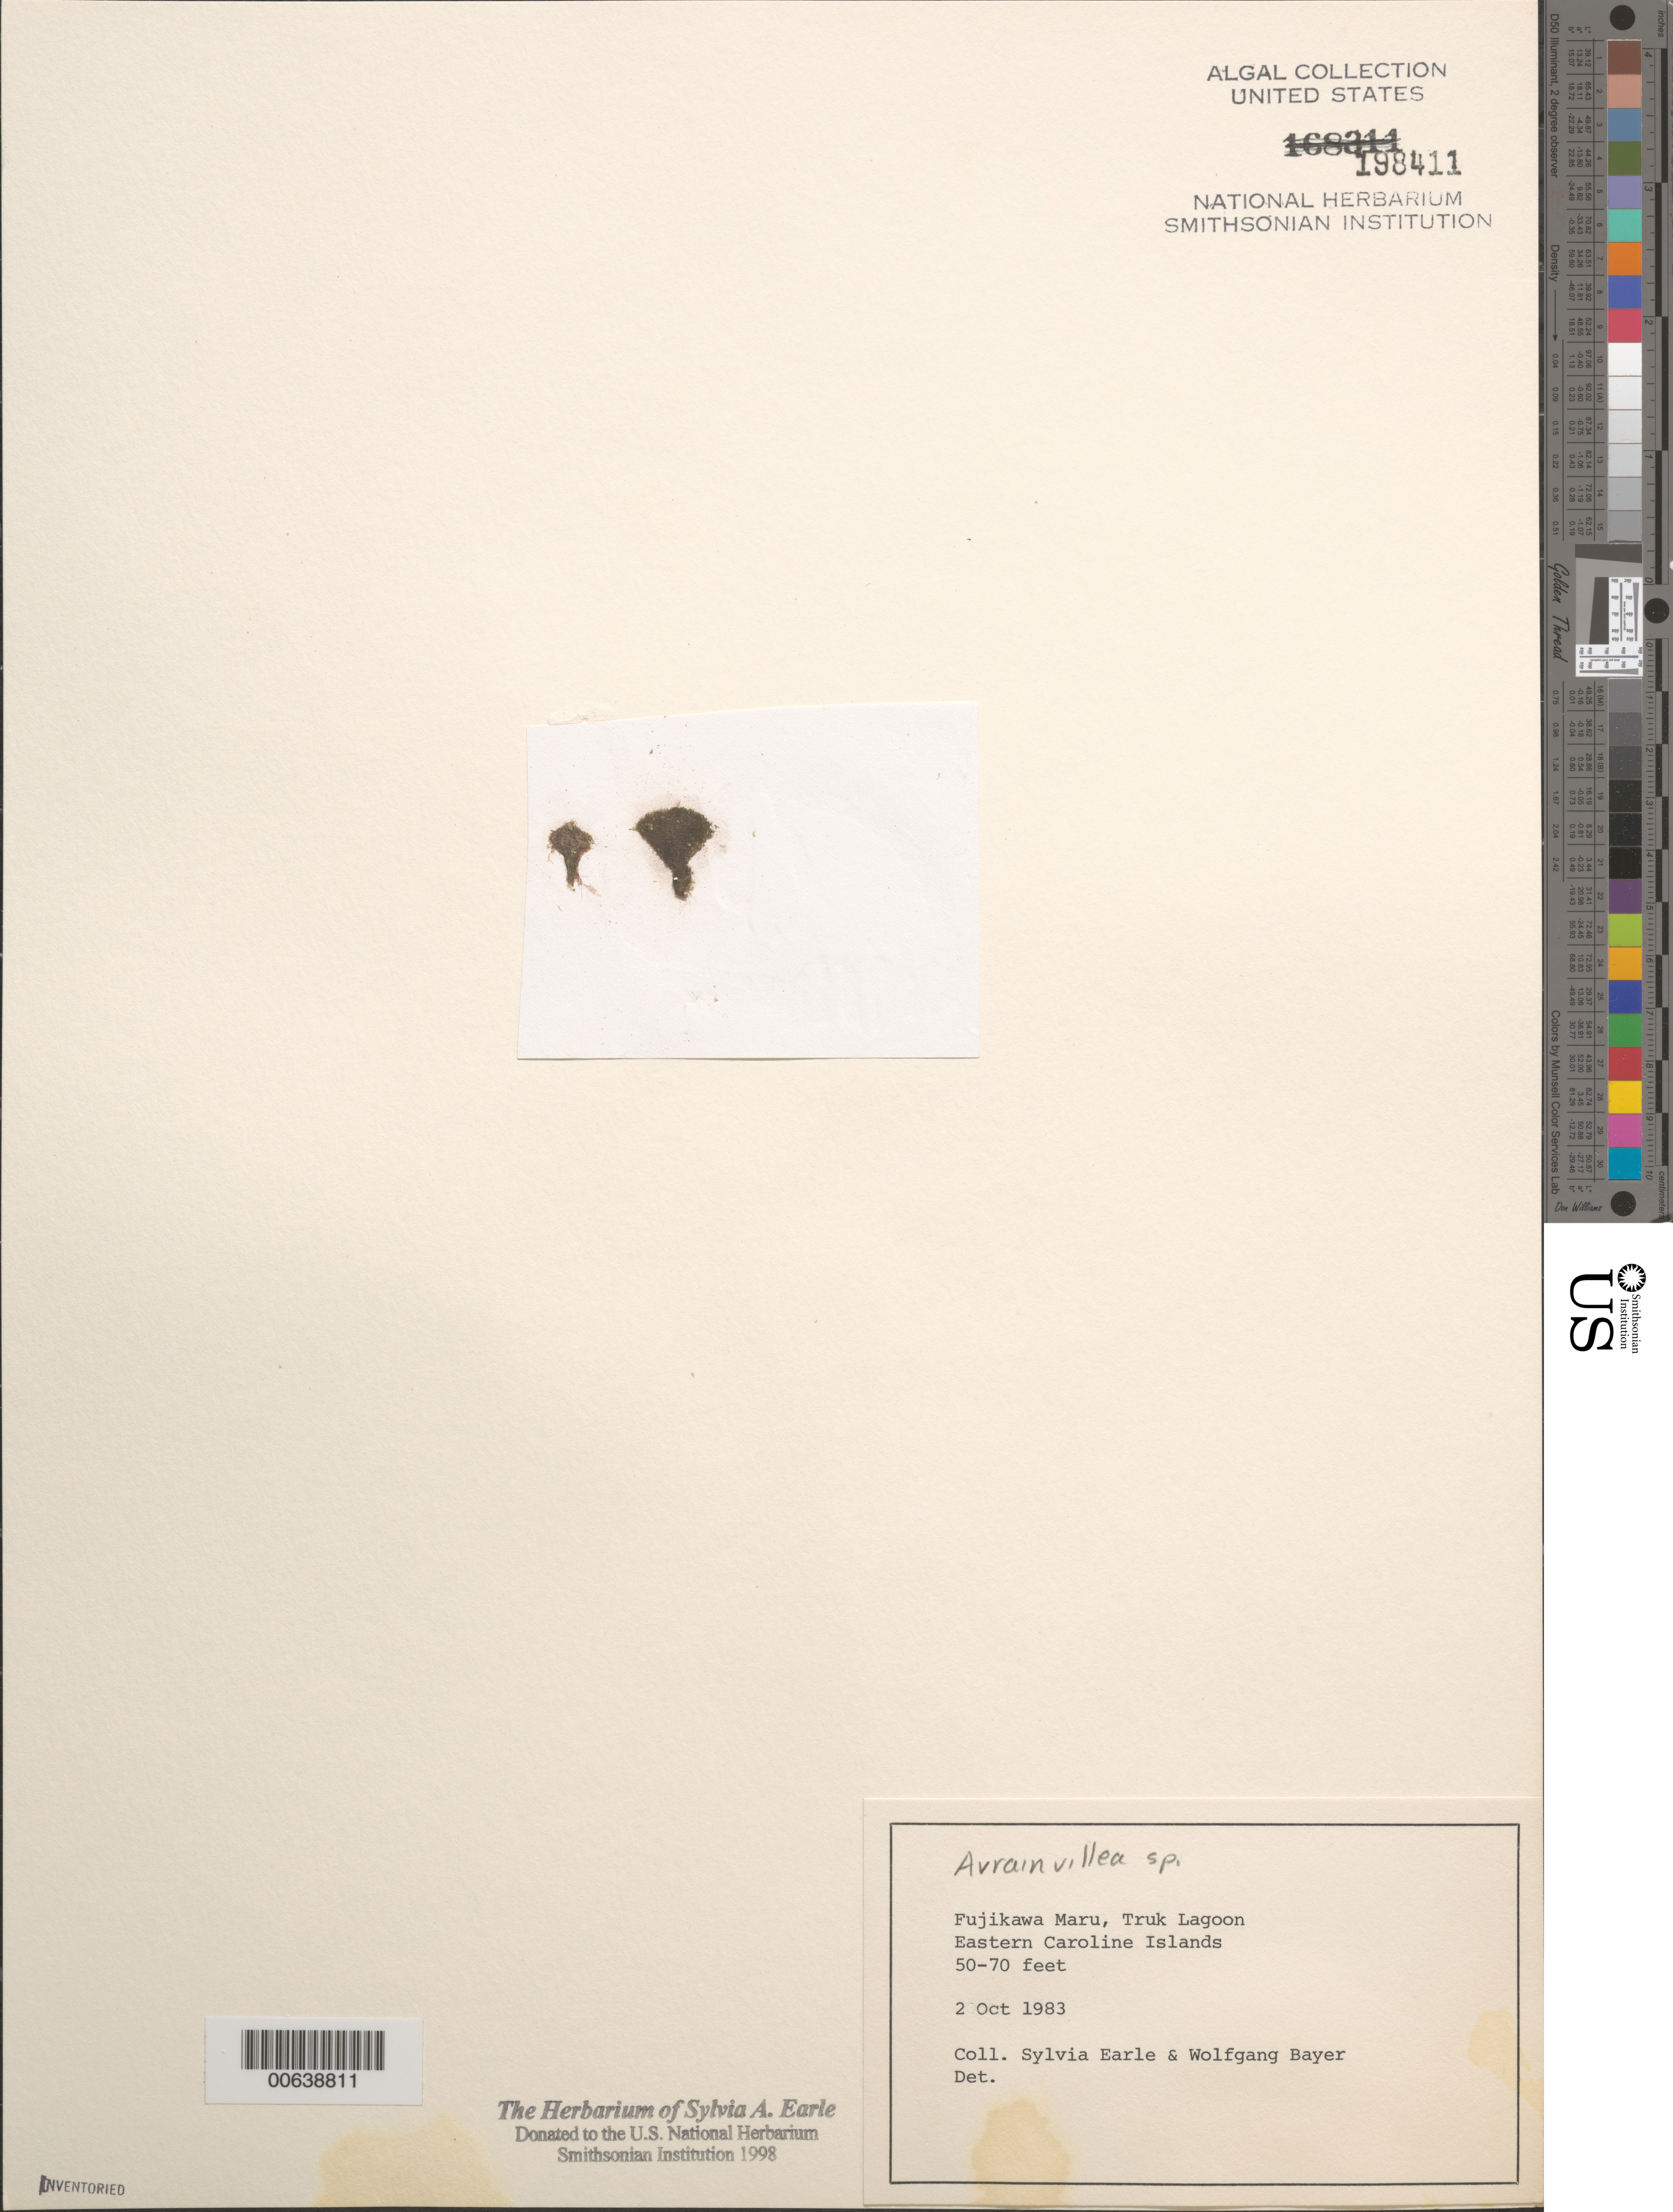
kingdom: Plantae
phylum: Chlorophyta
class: Ulvophyceae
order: Bryopsidales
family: Dichotomosiphonaceae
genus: Avrainvillea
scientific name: Avrainvillea sp.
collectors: S. A. Earle & W. Bayer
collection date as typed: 02 Oct 1983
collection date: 1983-10-02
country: Micronesia, Federated States of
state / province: Truk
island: Truk (Chuuk) Is.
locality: Fujikawa Maru, Chuuk Lagoon [Truk Lagoon]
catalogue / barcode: US 198411